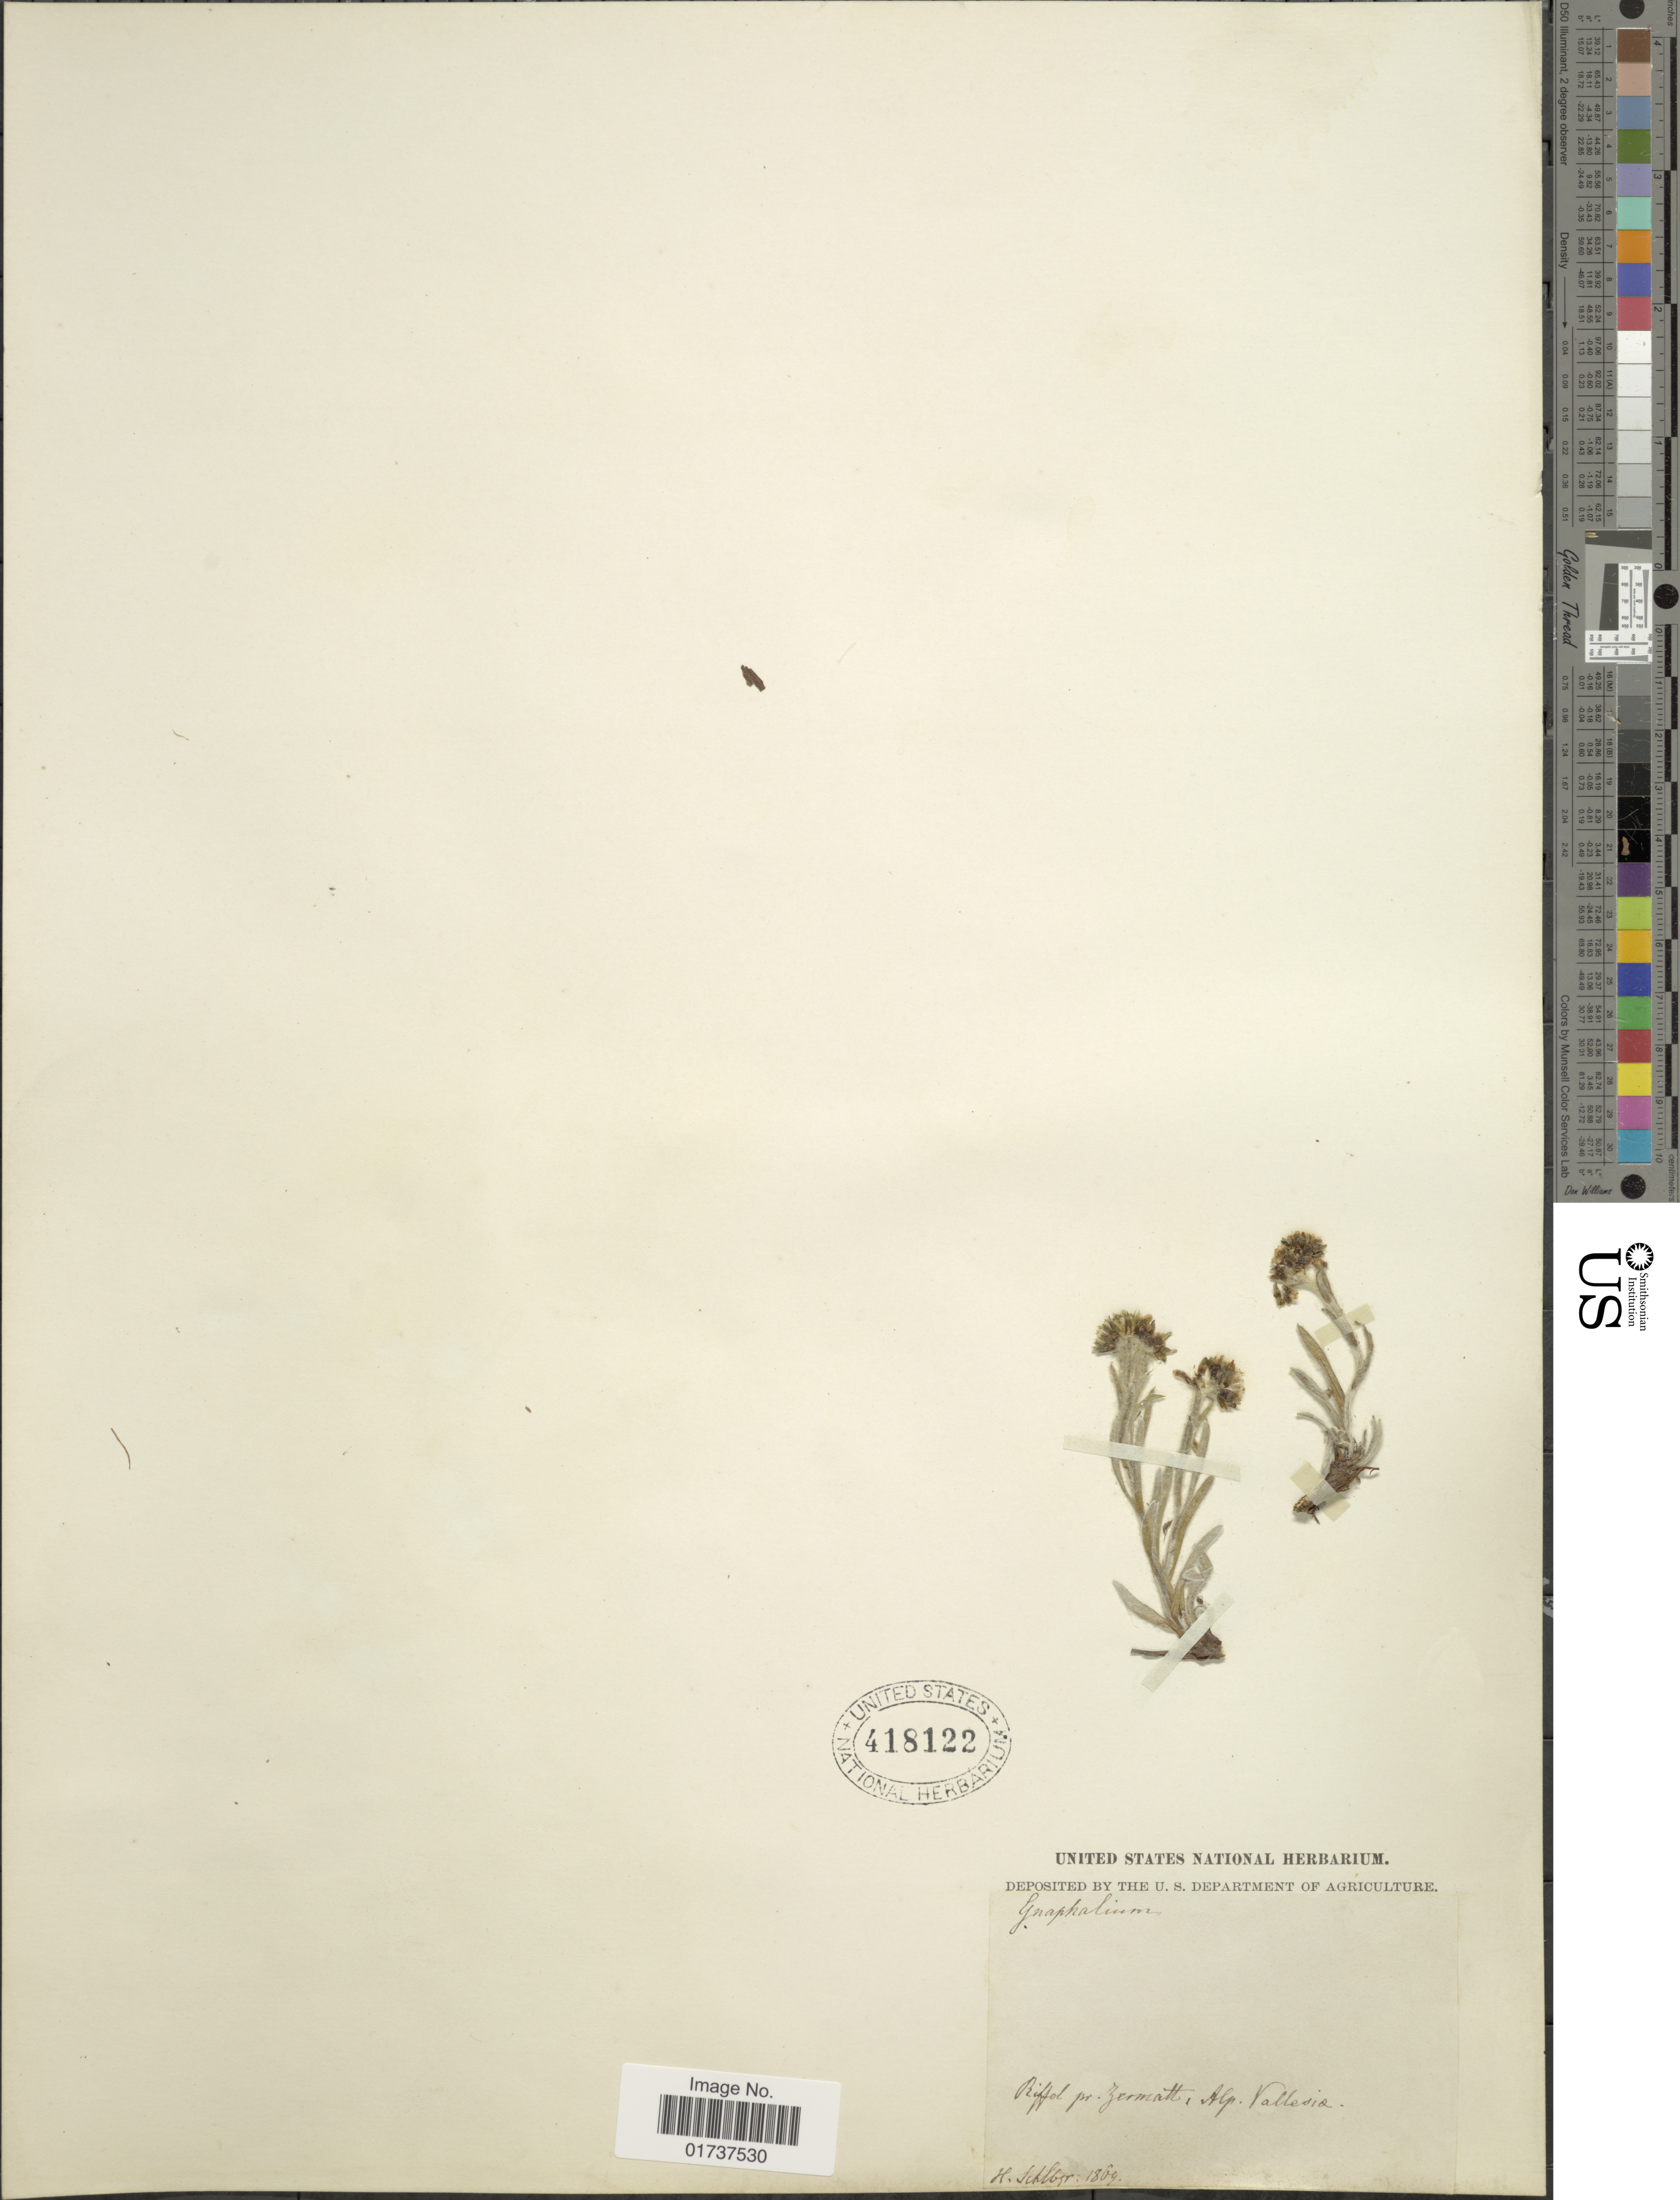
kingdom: Plantae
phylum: Tracheophyta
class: Magnoliopsida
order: Asterales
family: Asteraceae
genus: Gnaphalium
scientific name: Gnaphalium supinum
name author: L.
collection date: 1869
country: Switzerland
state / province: Valais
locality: Riffel pr. Zermatt, Alp. Vallesio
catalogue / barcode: US 418122